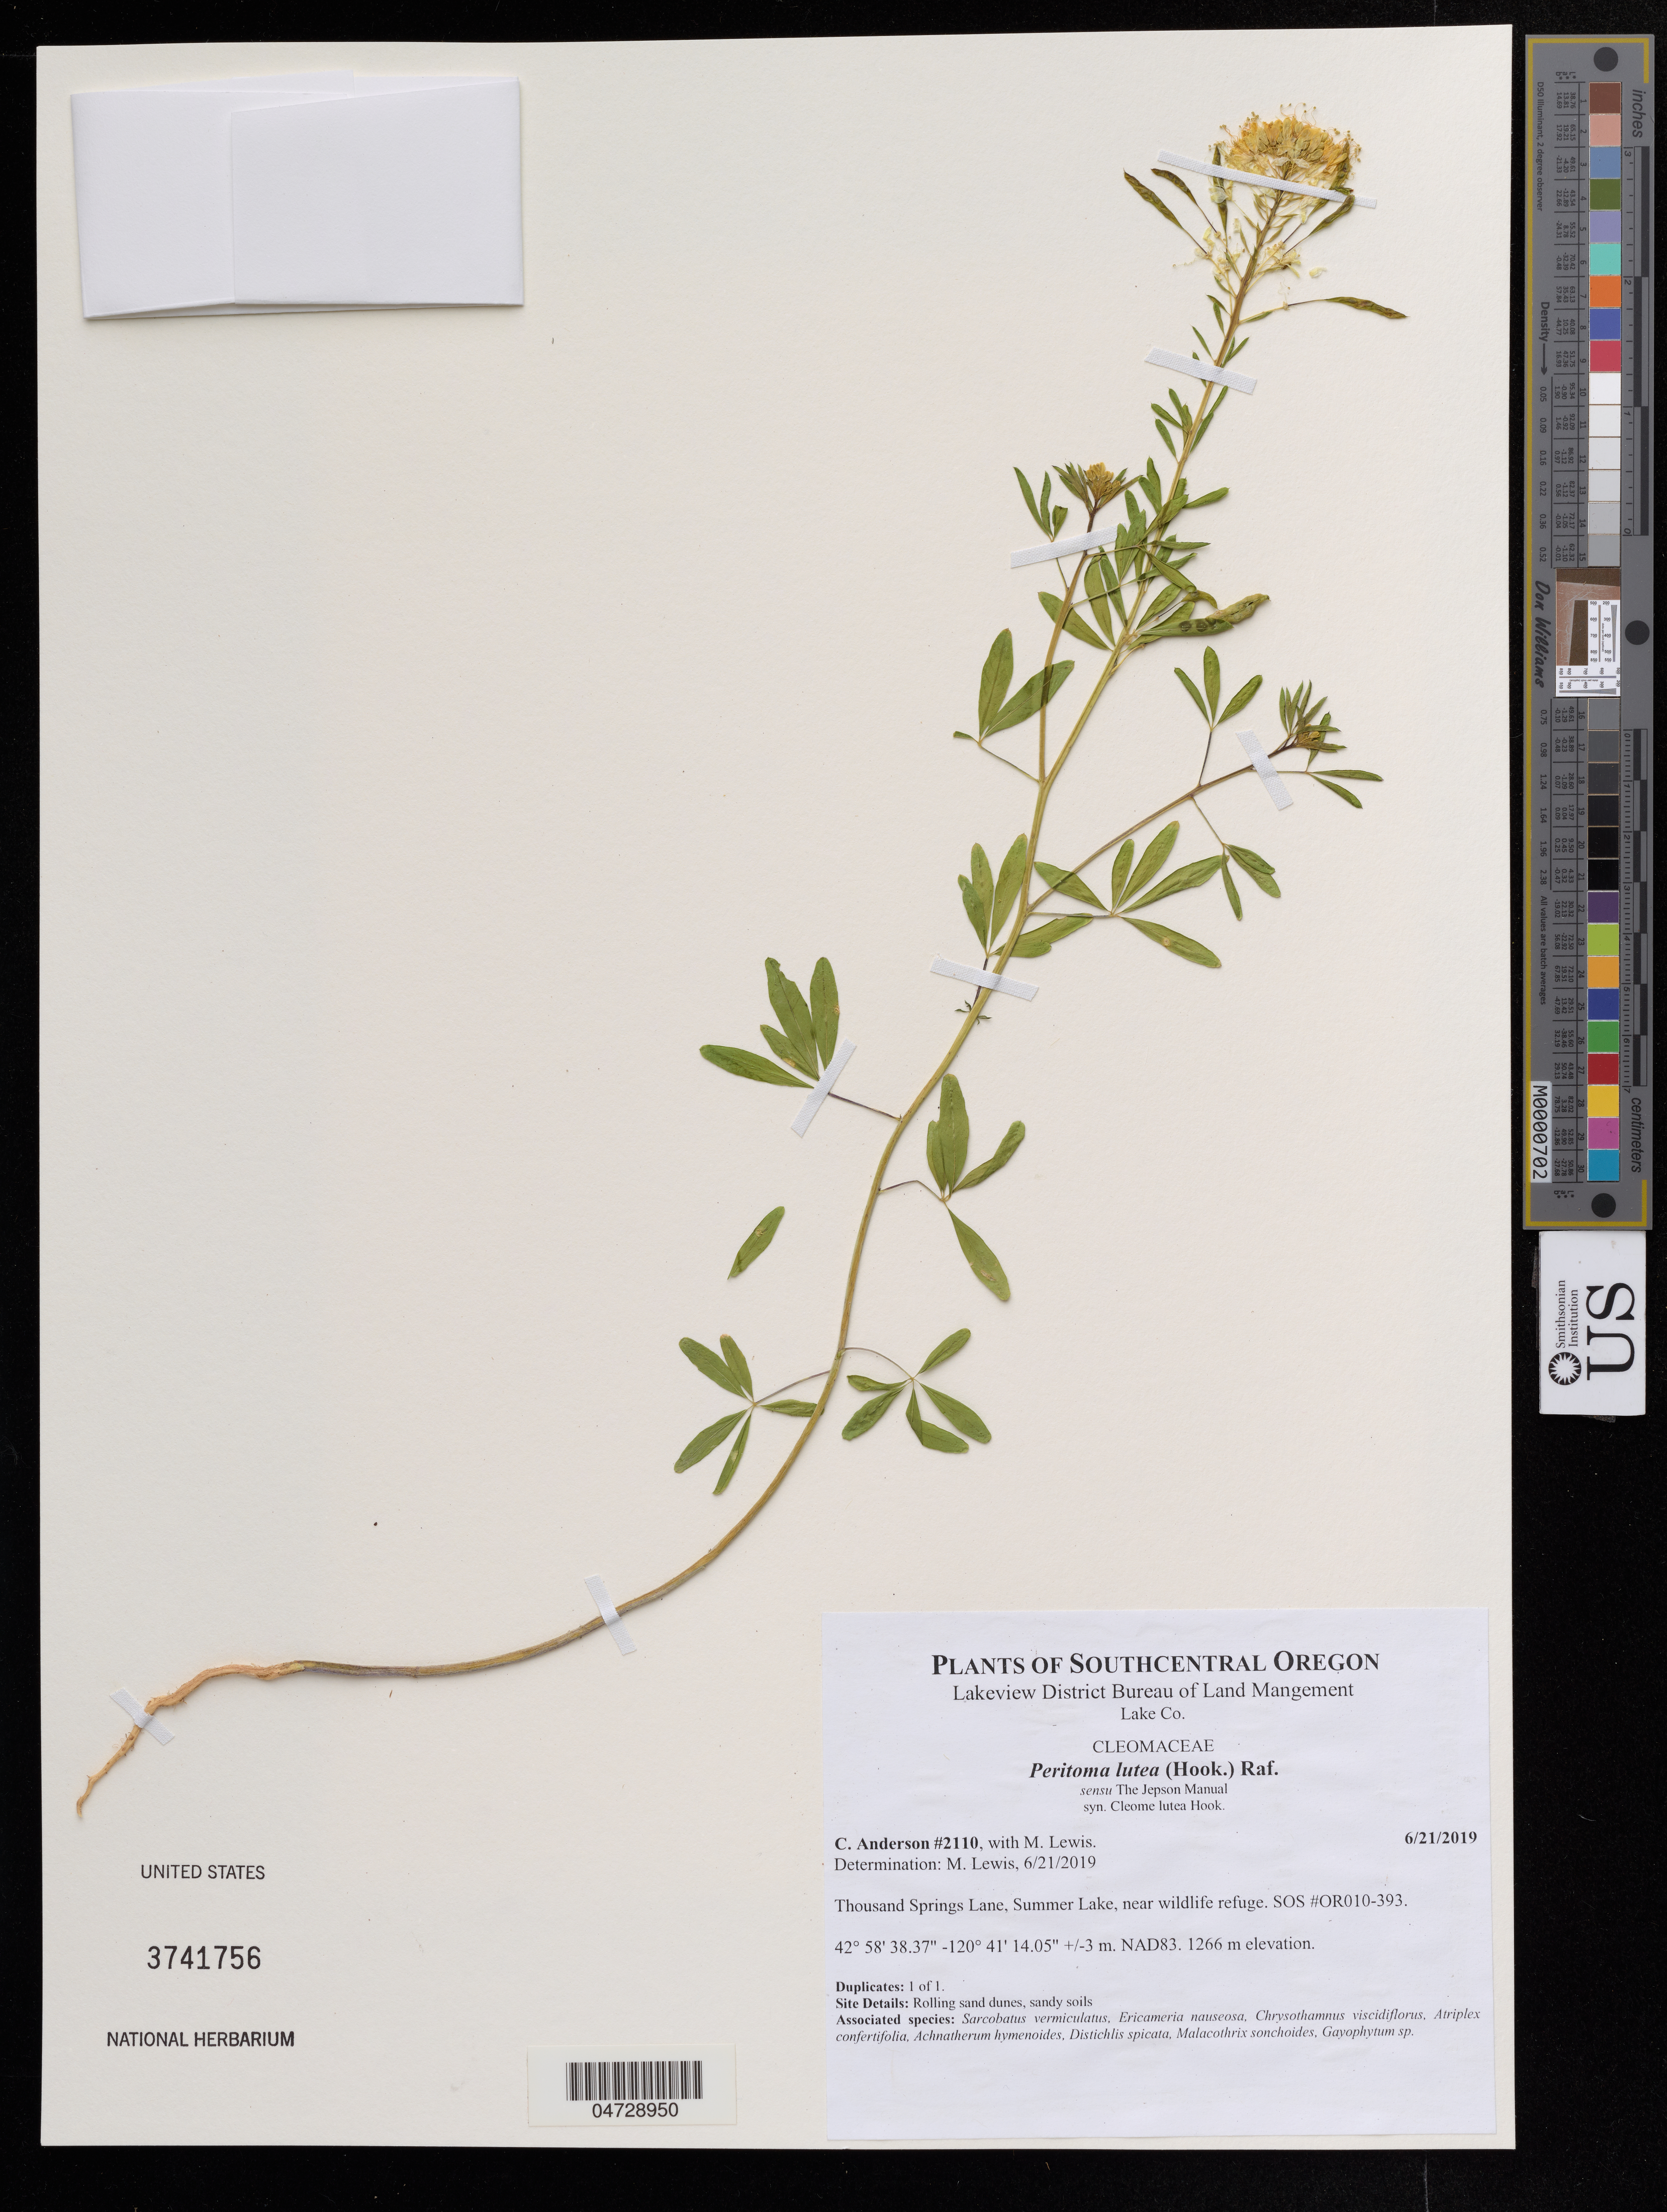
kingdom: Plantae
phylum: Tracheophyta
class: Magnoliopsida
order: Brassicales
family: Cleomaceae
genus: Peritoma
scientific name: Peritoma lutea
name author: (Hook.) Raf.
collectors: C. Anderson & M. Lewis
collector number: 2110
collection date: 2019-06-21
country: United States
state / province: Oregon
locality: Southcentral Oregon. Lake Co. Thousand Springs Lane, Summer Lake, near wildlife refuge.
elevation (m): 1266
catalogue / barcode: US 3741756